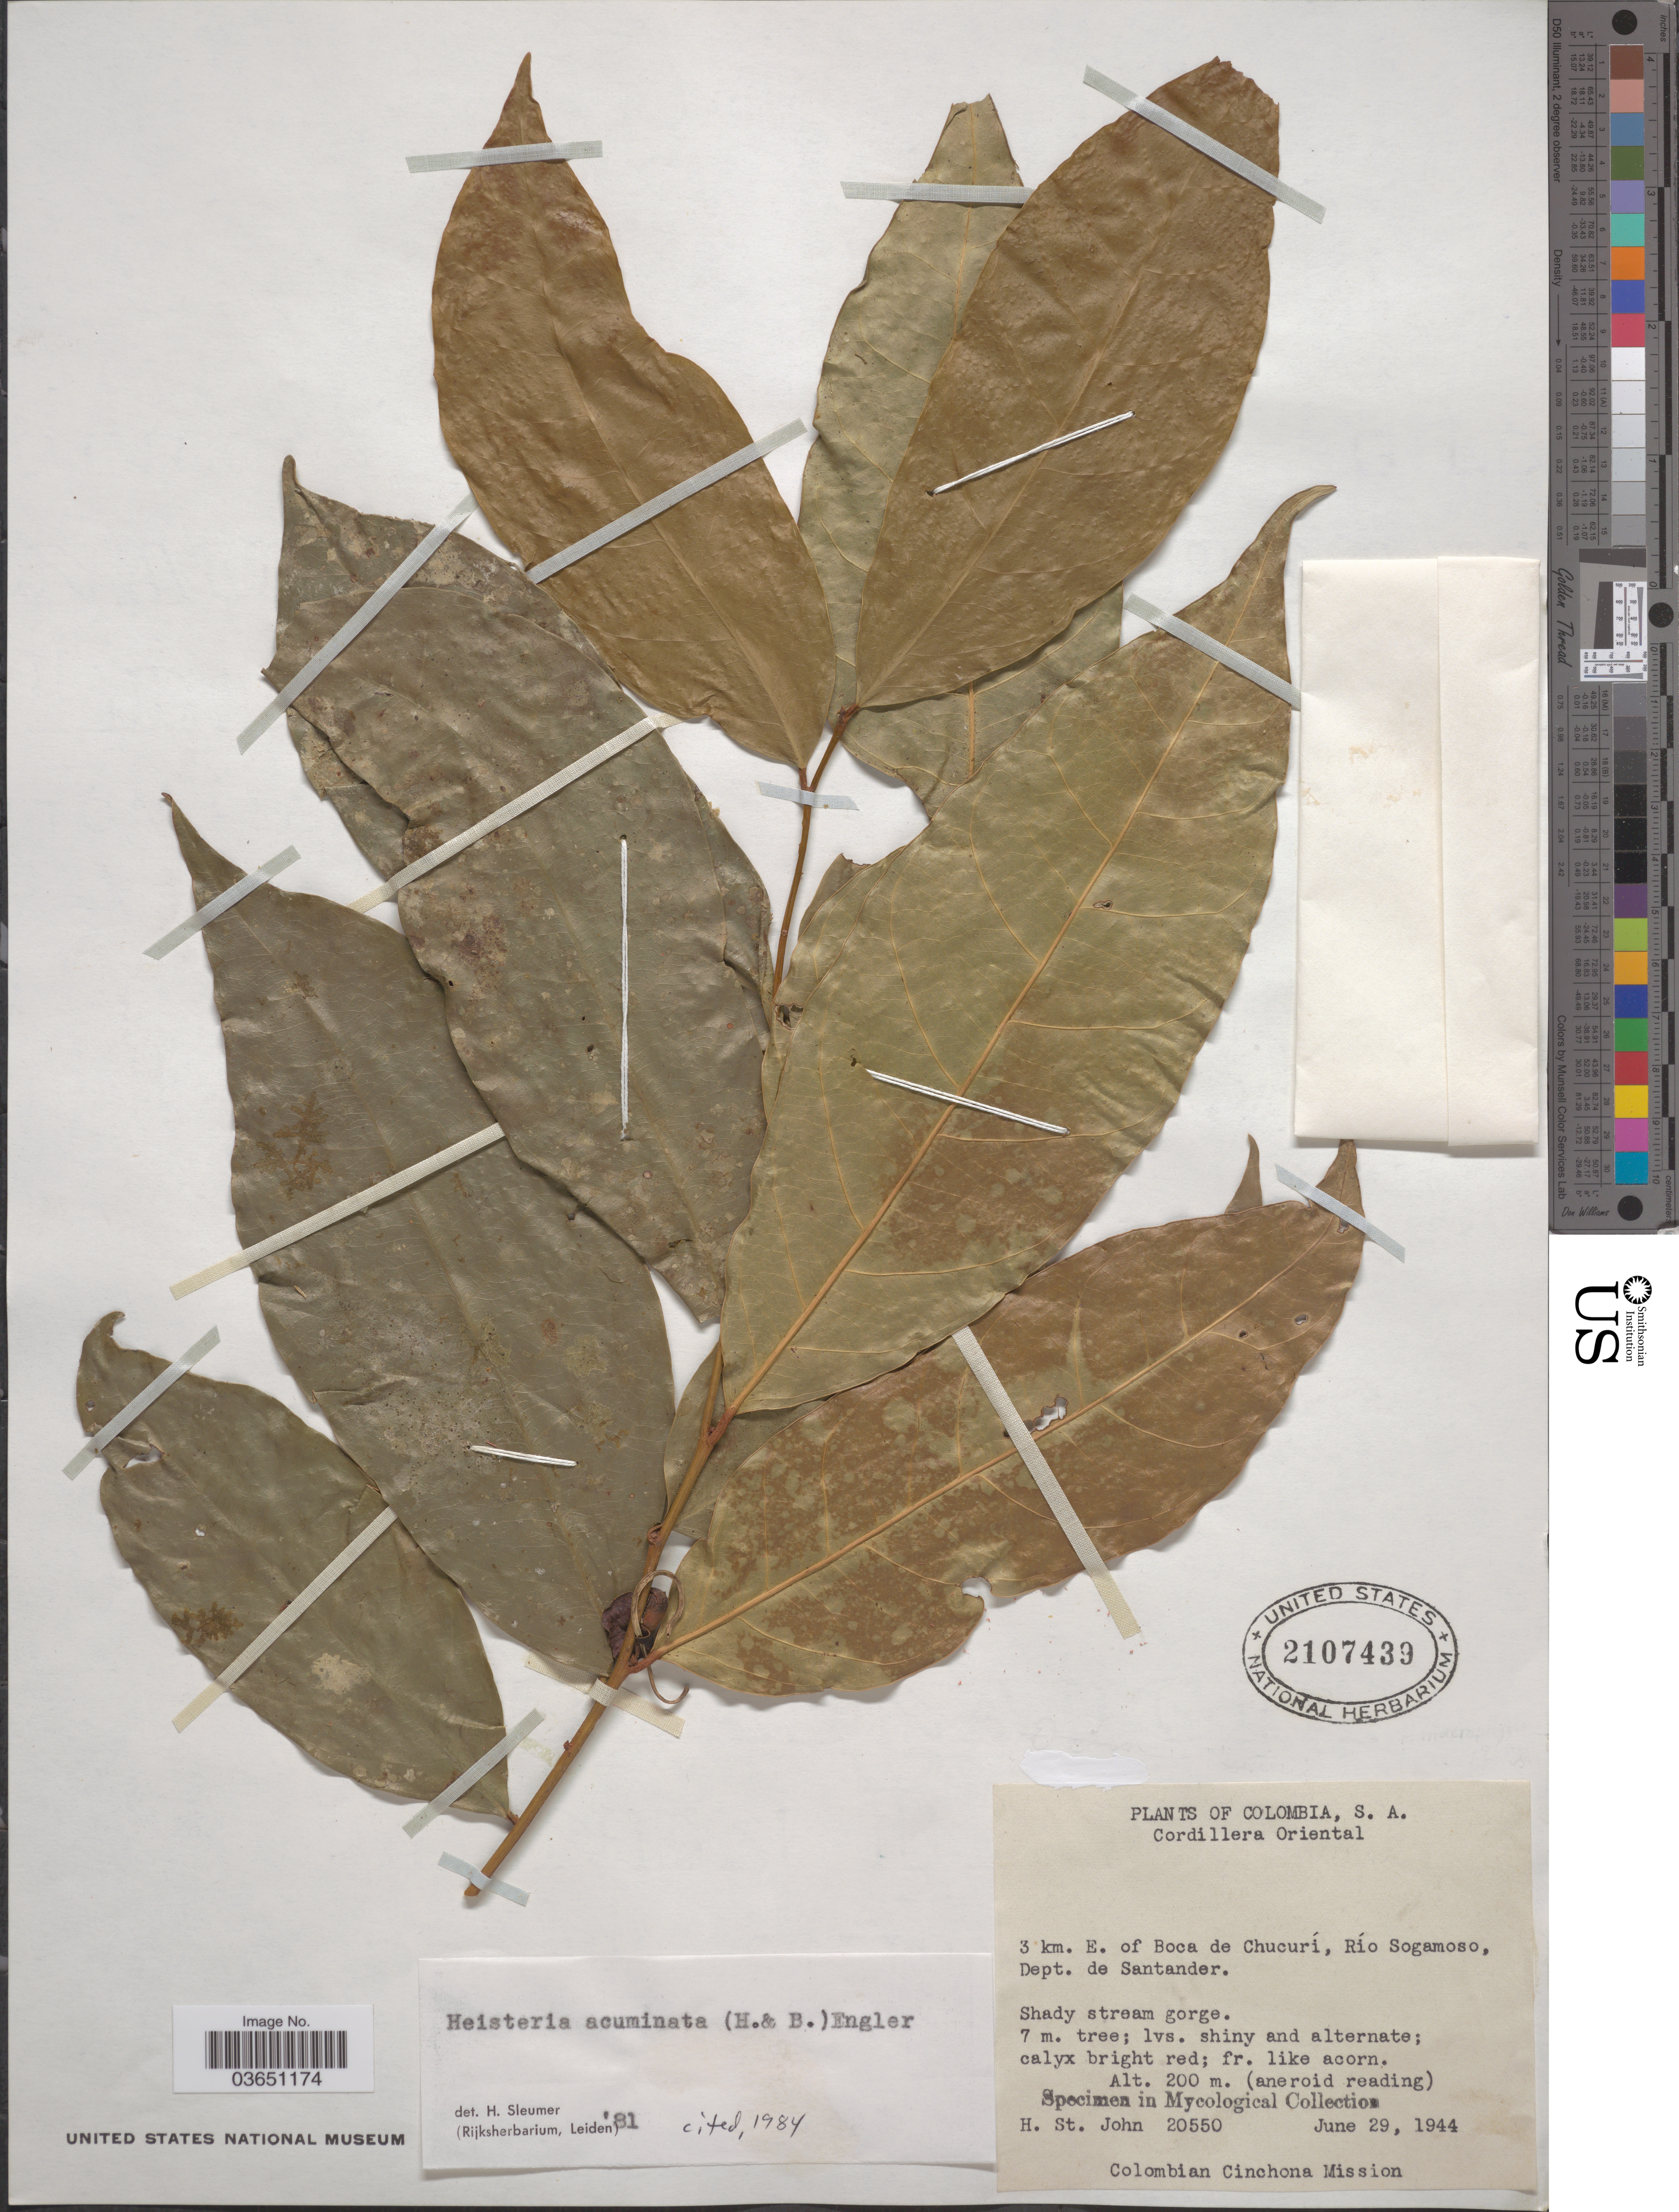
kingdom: Plantae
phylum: Tracheophyta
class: Magnoliopsida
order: Santalales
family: Erythropalaceae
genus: Heisteria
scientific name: Heisteria acuminata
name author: (Humb. & Bonpl.) Engl.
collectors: H. St John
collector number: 20550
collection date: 1944-06-29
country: Colombia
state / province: Santander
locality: Cordillera Oriental. 3 km. E. of Boca de Chucurí, Río Sogamoso, Dept. de Santander.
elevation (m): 200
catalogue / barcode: US 2107439